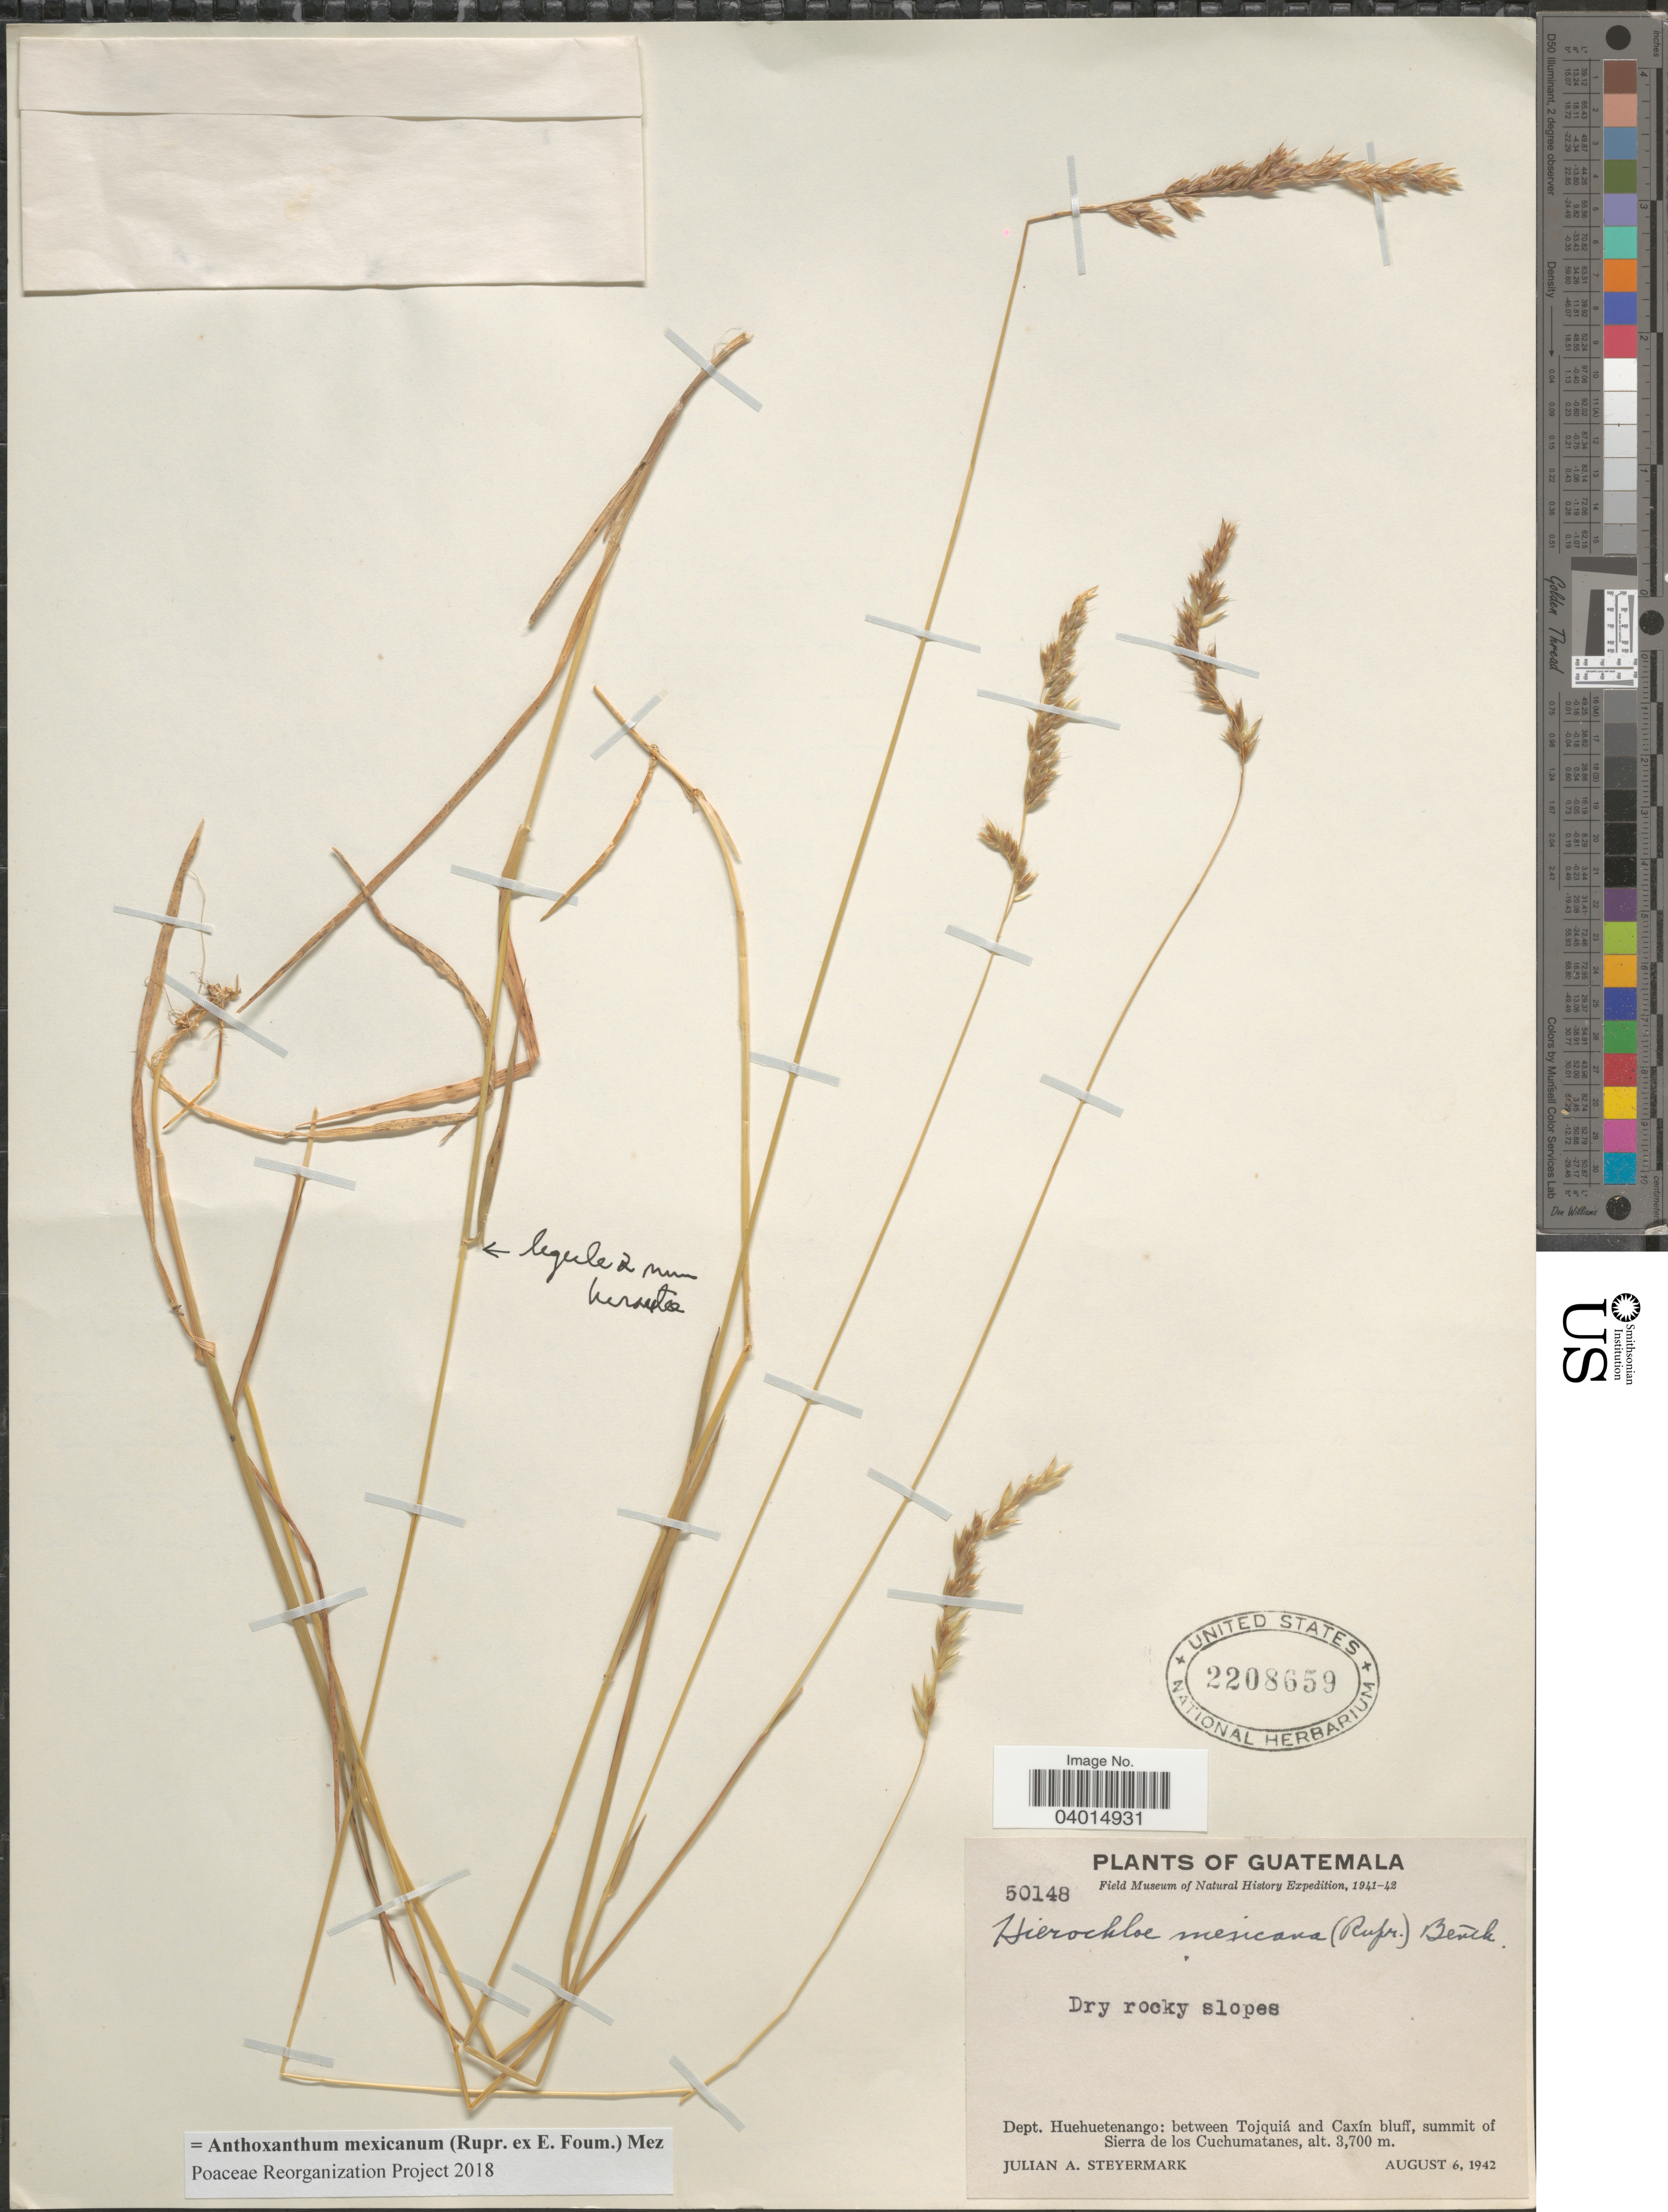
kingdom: Plantae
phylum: Tracheophyta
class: Liliopsida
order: Poales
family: Poaceae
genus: Anthoxanthum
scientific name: Anthoxanthum mexicanum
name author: (Rupr. ex E. Fourn.) Mez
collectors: J. Steyermark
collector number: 50148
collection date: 1942-08-06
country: Guatemala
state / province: Huehuetenango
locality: Dept. Huehuetenango: between Tojquiá and Caxín bluff, summit of Sierra de los Cuchumatanes.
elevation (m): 3700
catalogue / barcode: US 2208659